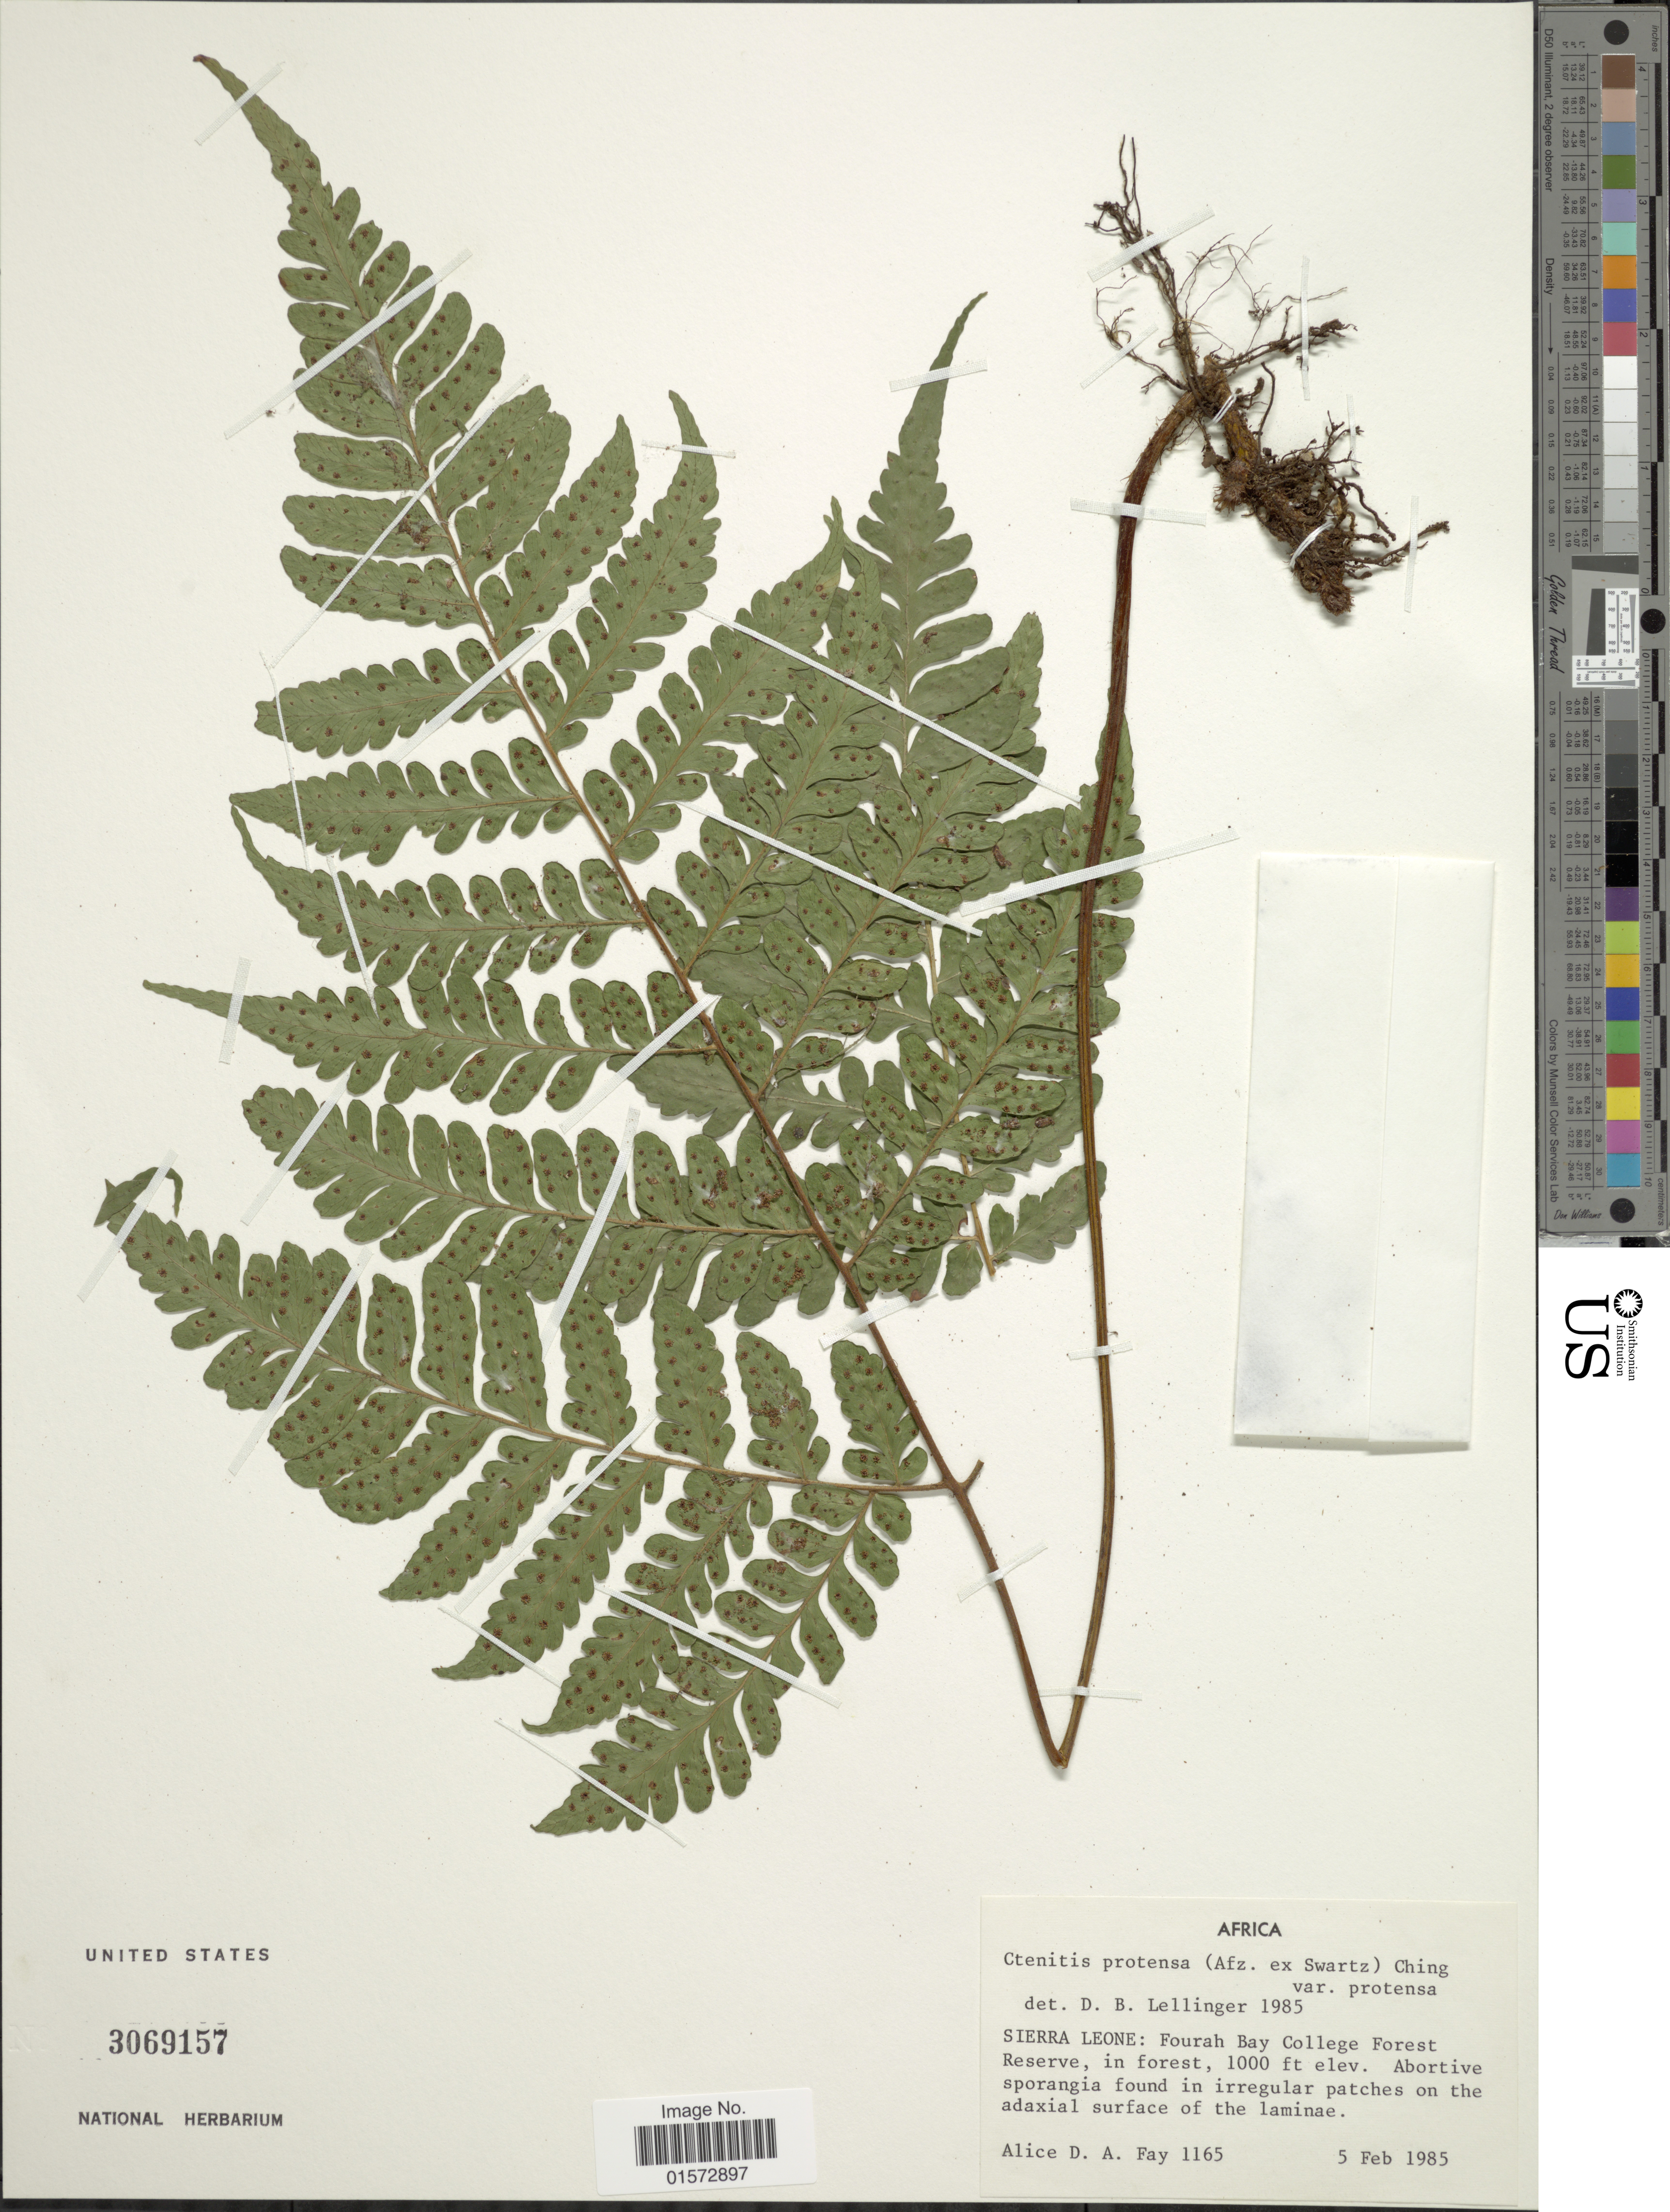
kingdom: Plantae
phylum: Tracheophyta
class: Polypodiopsida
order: Polypodiales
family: Tectariaceae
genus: Triplophyllum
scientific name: Triplophyllum protensum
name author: (Sw.) Holttum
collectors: A. Fay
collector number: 1165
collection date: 1985-02-05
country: Sierra Leone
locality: Africa, Fourah Bay College Forest Reserve, in forest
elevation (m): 305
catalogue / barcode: US 3069157